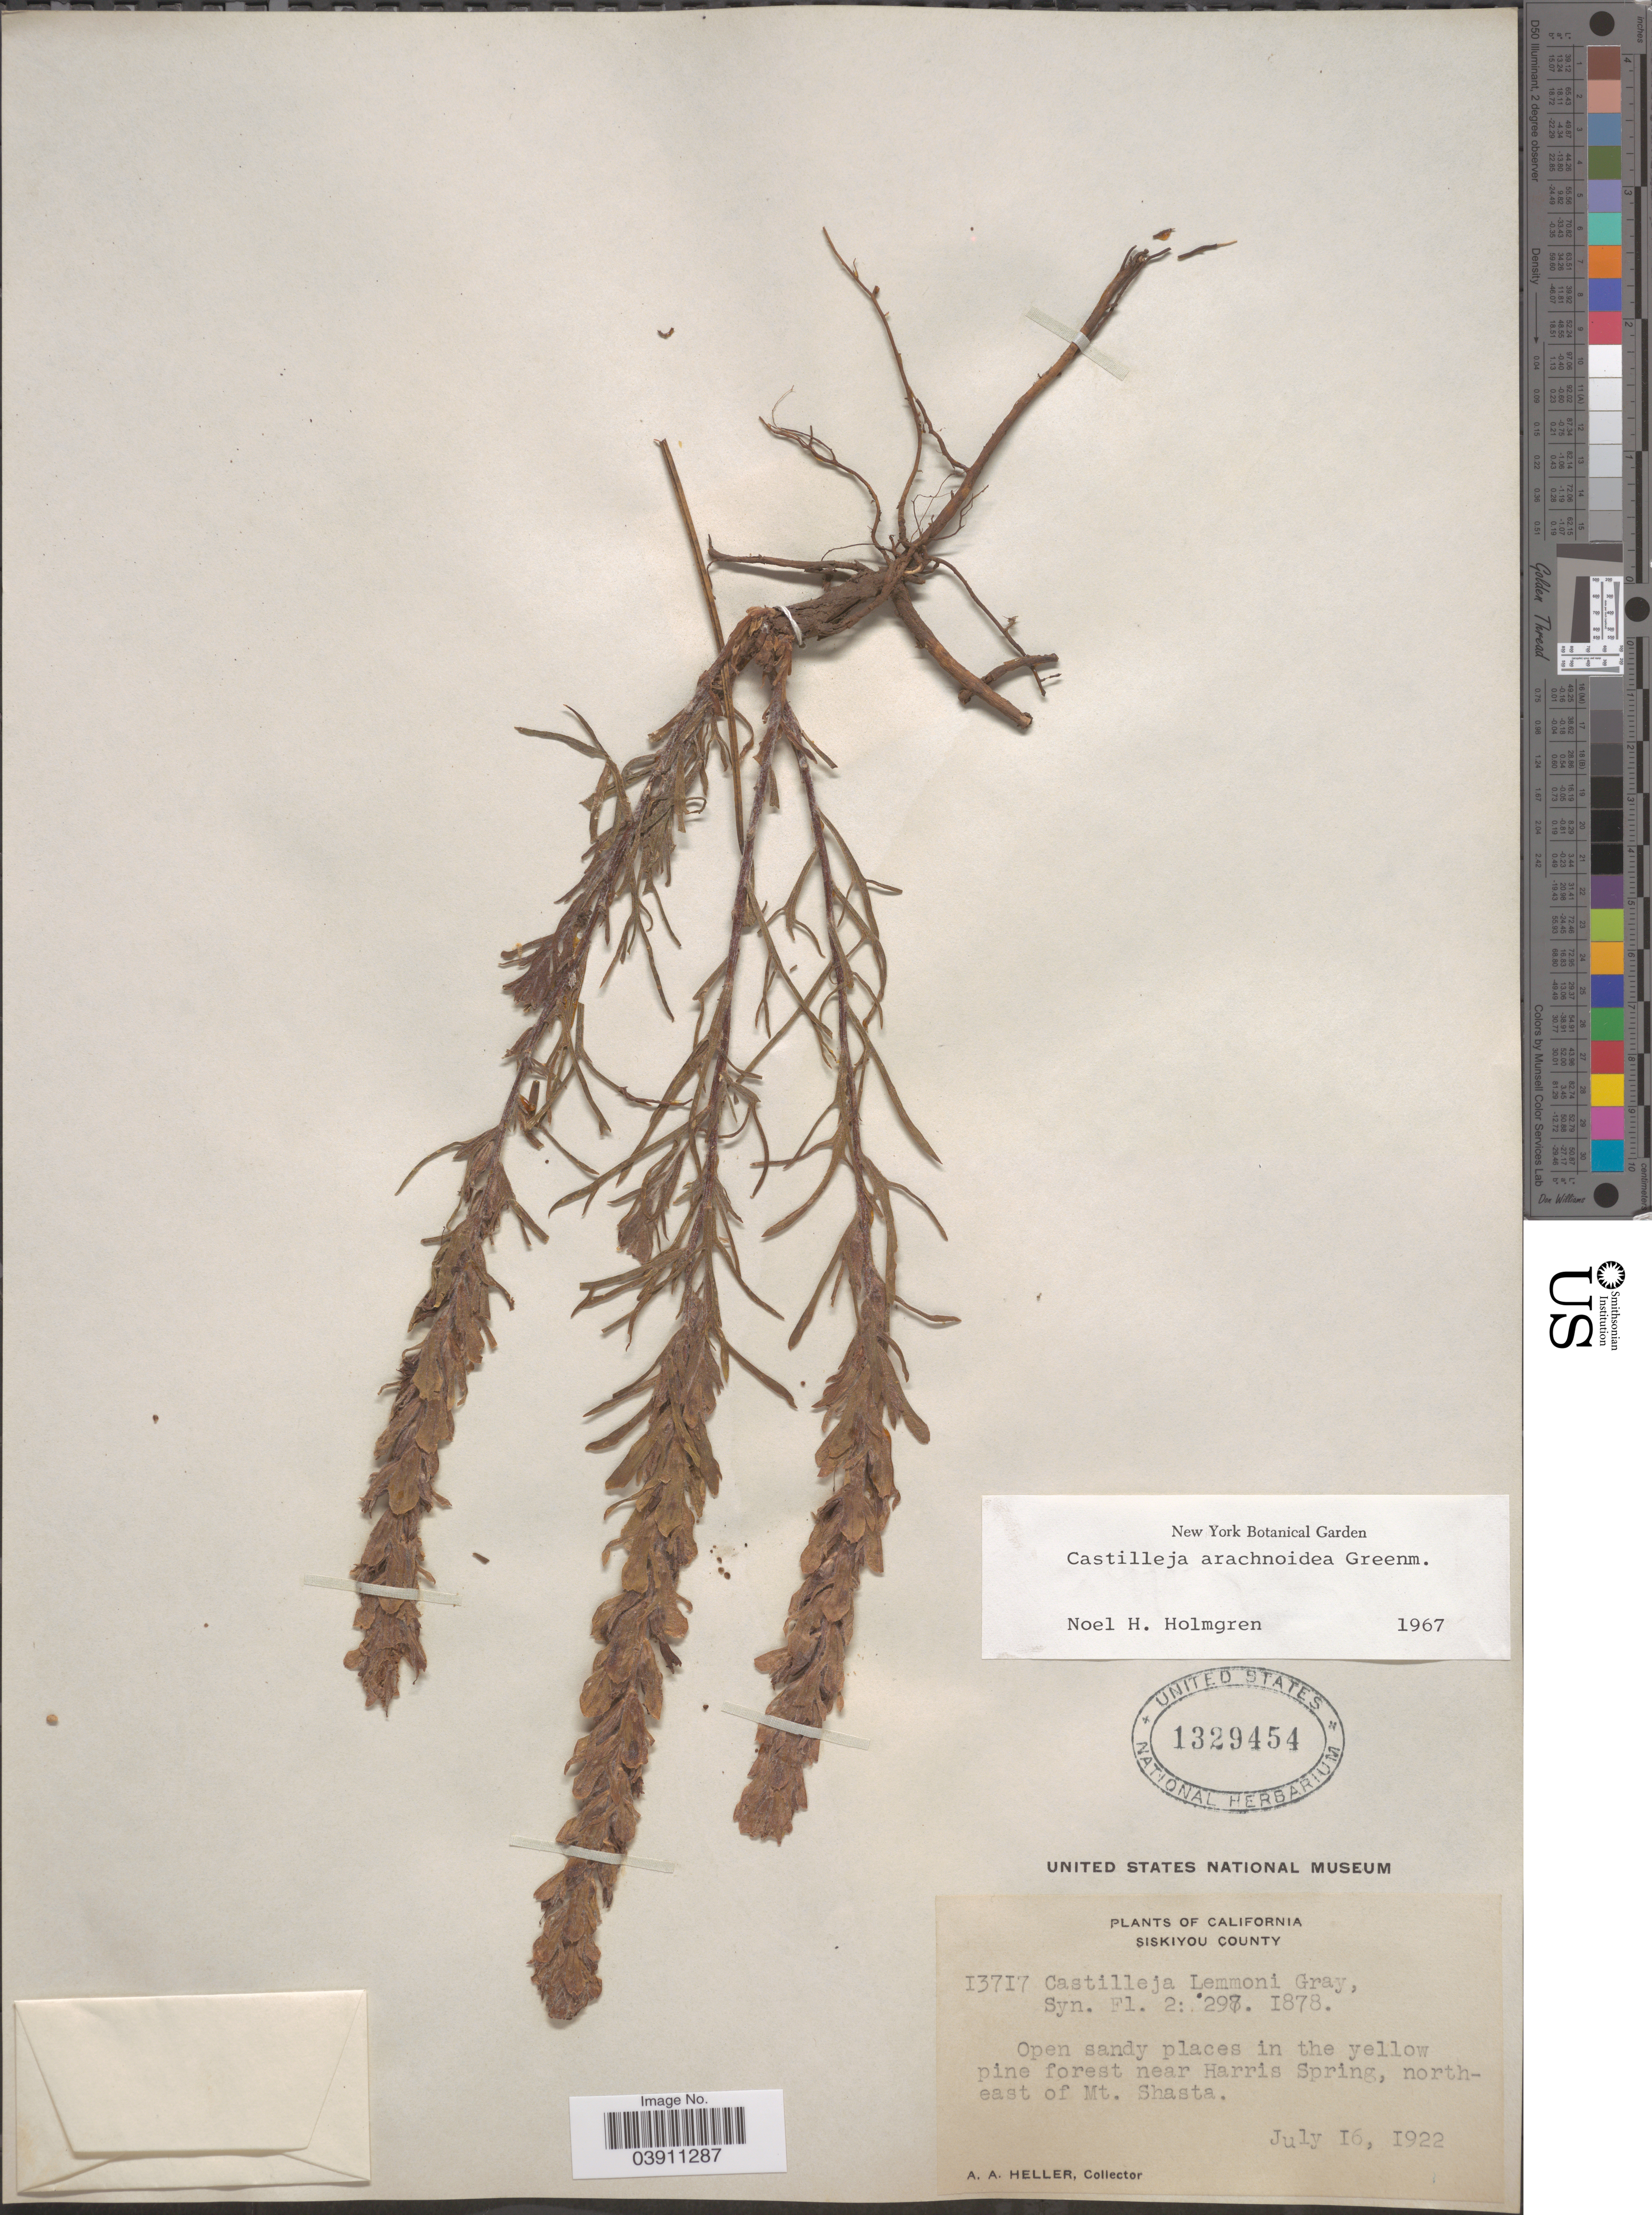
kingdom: Plantae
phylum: Tracheophyta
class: Magnoliopsida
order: Lamiales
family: Orobanchaceae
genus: Castilleja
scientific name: Castilleja arachnoidea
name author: Greenm.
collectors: A. A. Heller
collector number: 13717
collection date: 1922-07-16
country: United States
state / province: California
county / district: Siskiyou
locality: Siskiyou County. Open sandy places in the yellow pine forest near Harris Spring, north-east of Mt. Shasta.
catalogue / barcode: US 1329454